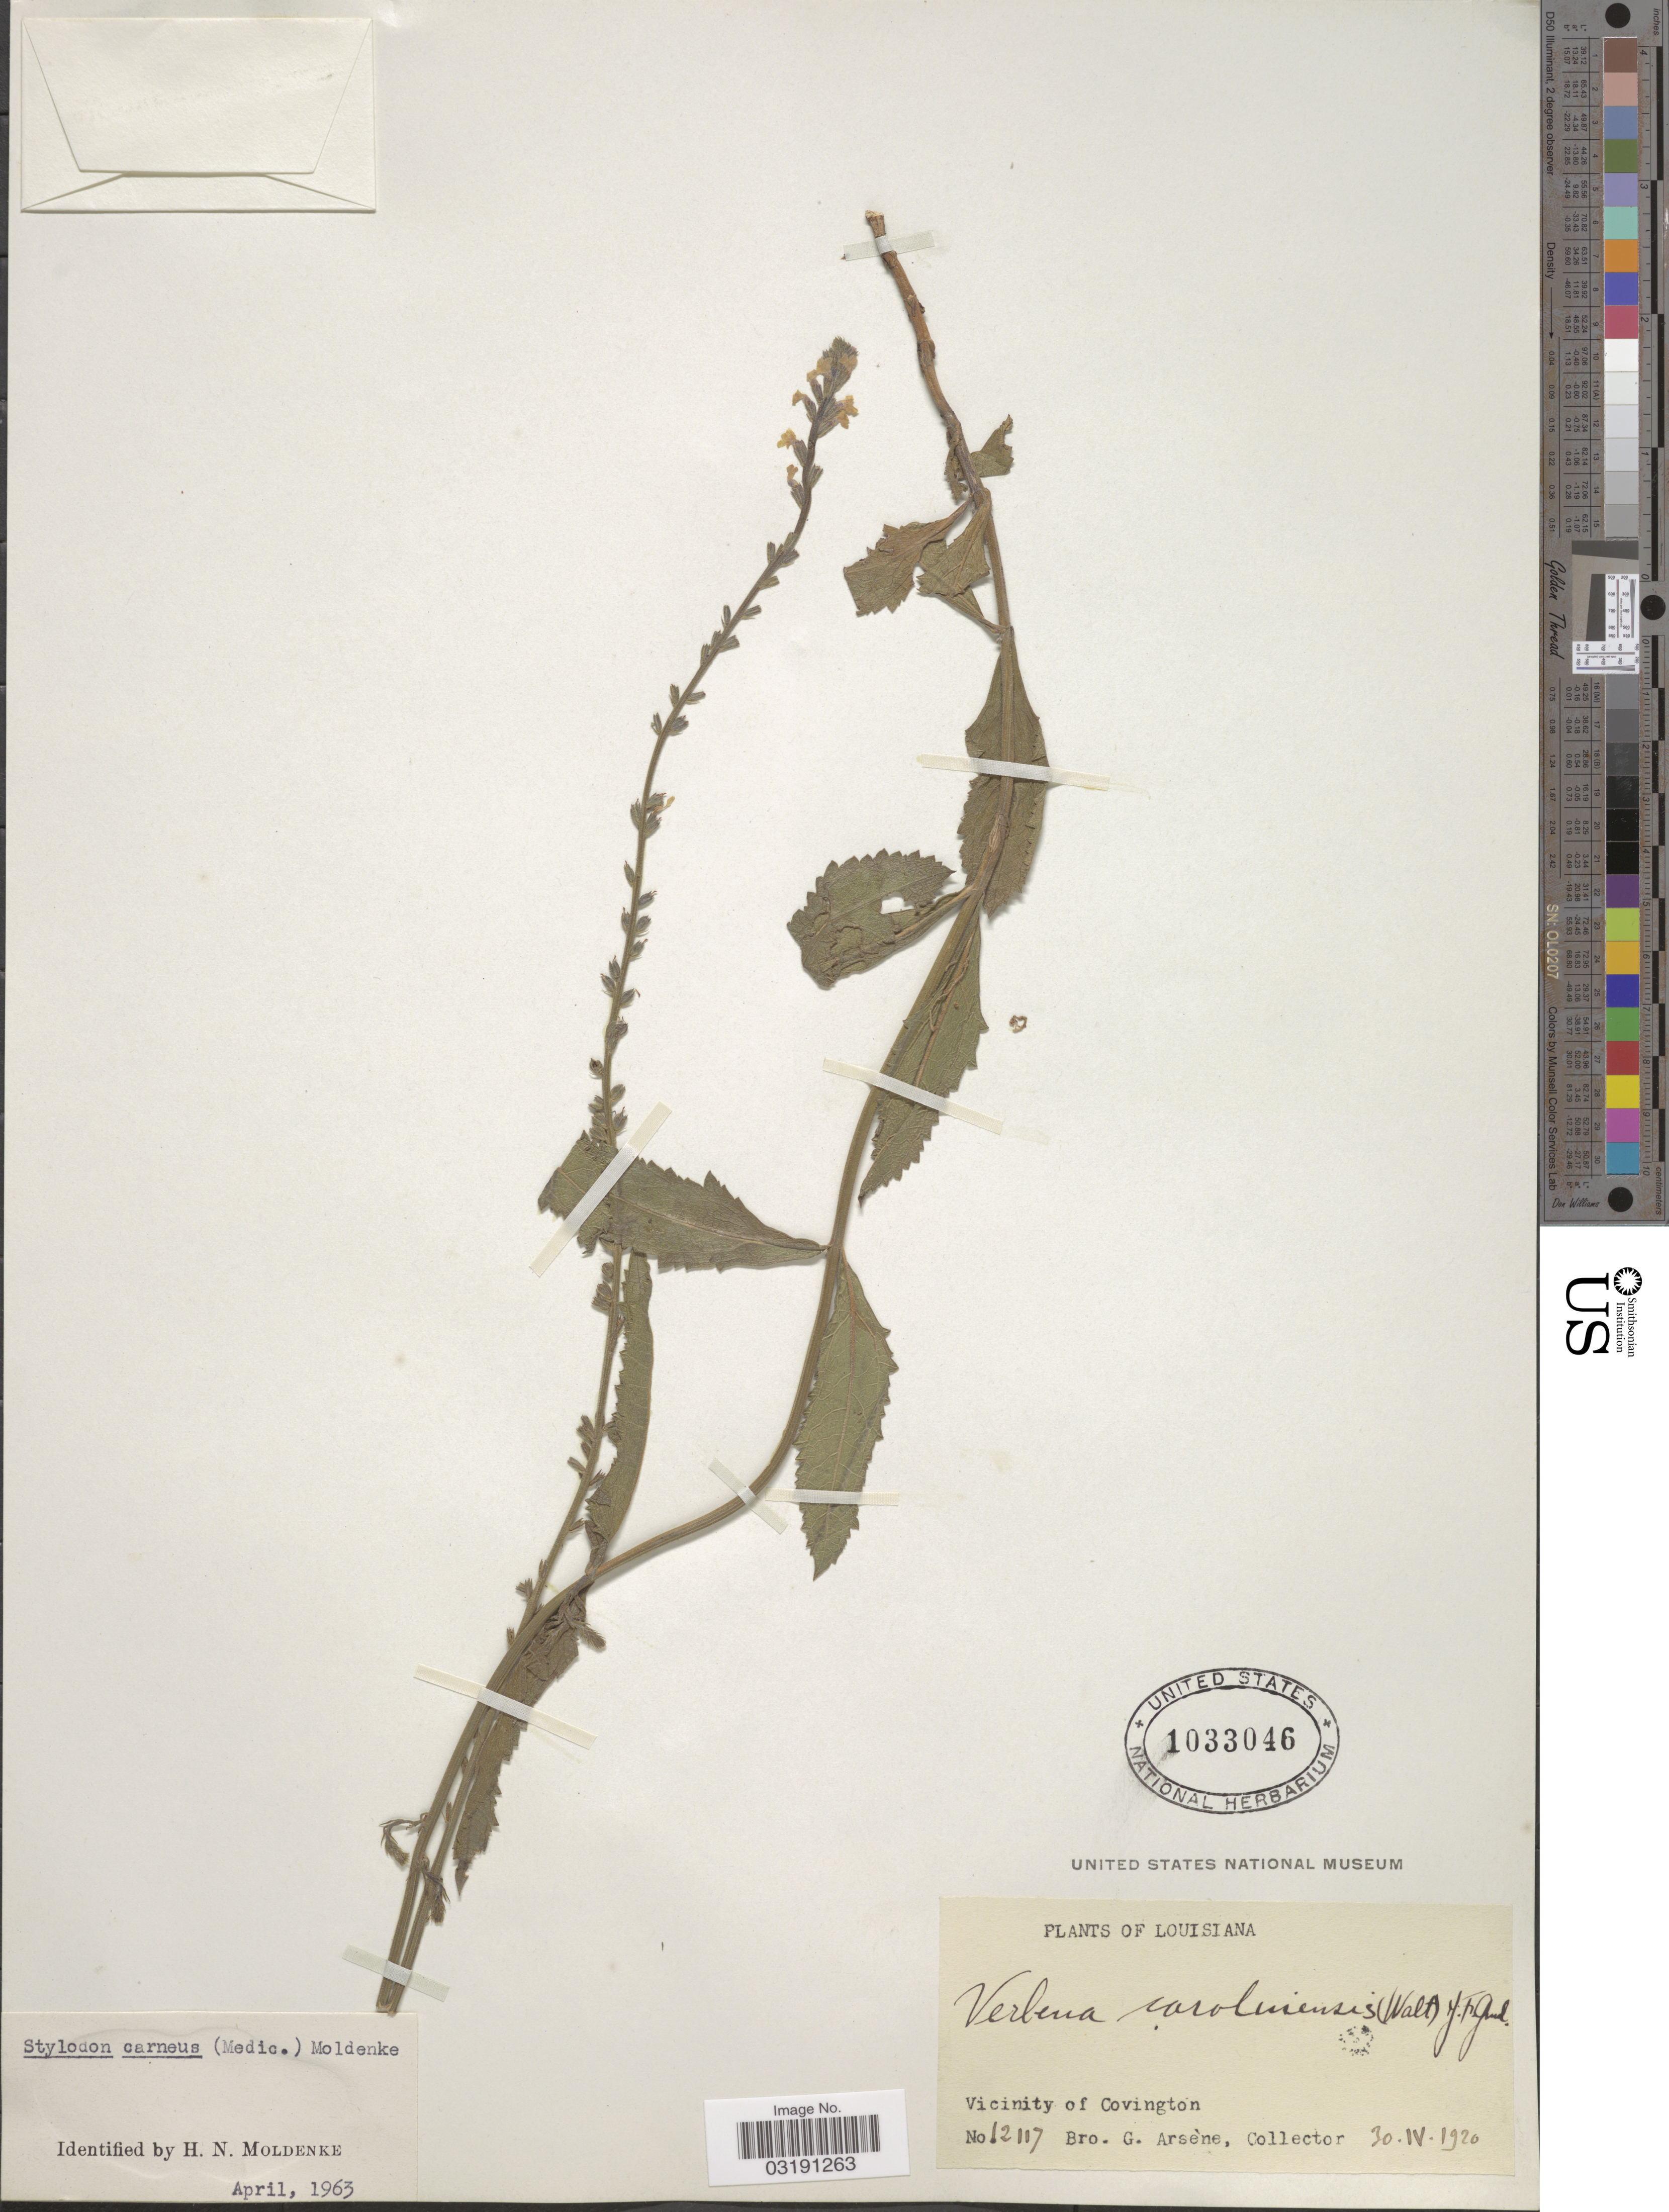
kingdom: Plantae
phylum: Tracheophyta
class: Magnoliopsida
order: Lamiales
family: Verbenaceae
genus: Verbena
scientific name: Verbena carnea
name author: Medik.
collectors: Bro. G. Arsène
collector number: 12117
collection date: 1920-04-30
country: United States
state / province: Louisiana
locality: Vicinity of Covington.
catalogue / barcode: US 1033046